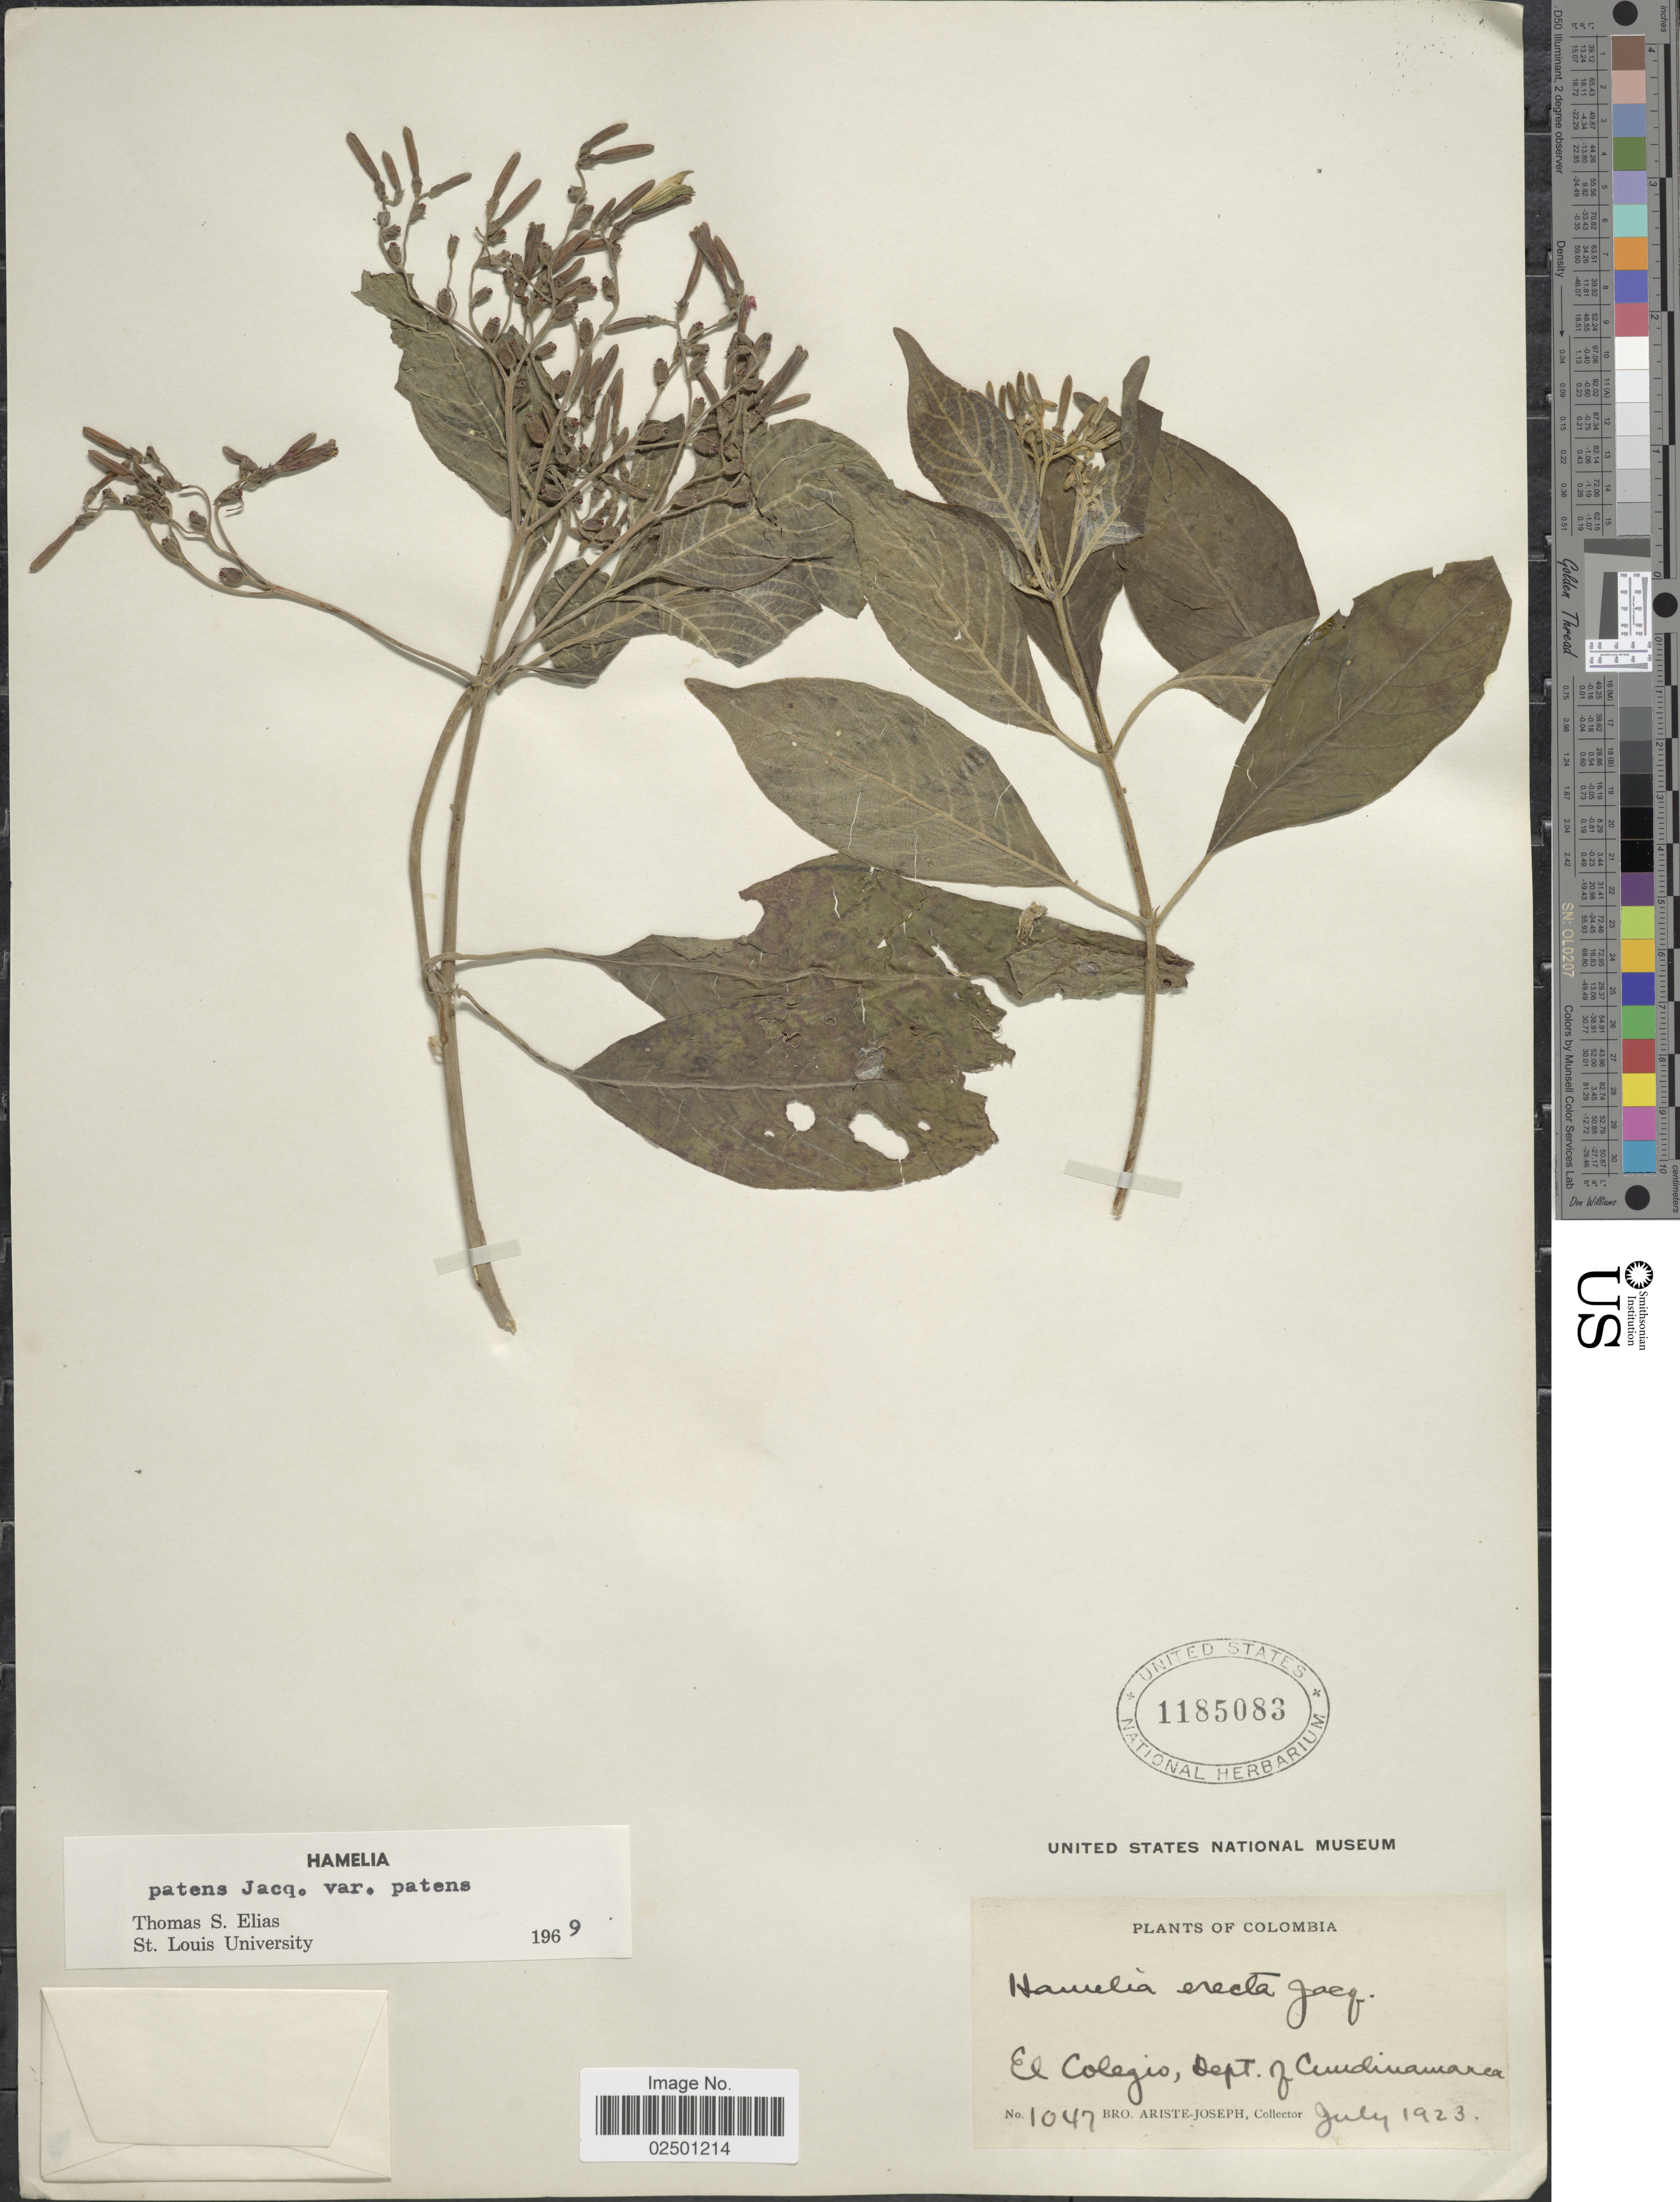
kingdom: Plantae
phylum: Tracheophyta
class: Magnoliopsida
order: Gentianales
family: Rubiaceae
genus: Hamelia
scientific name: Hamelia patens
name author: Jacq.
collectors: Bro. Ariste-Joseph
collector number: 1047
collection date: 1923-07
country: Colombia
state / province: Cundinamarca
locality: El Colegio, Dept, of Cundinamarca.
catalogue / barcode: US 1185083